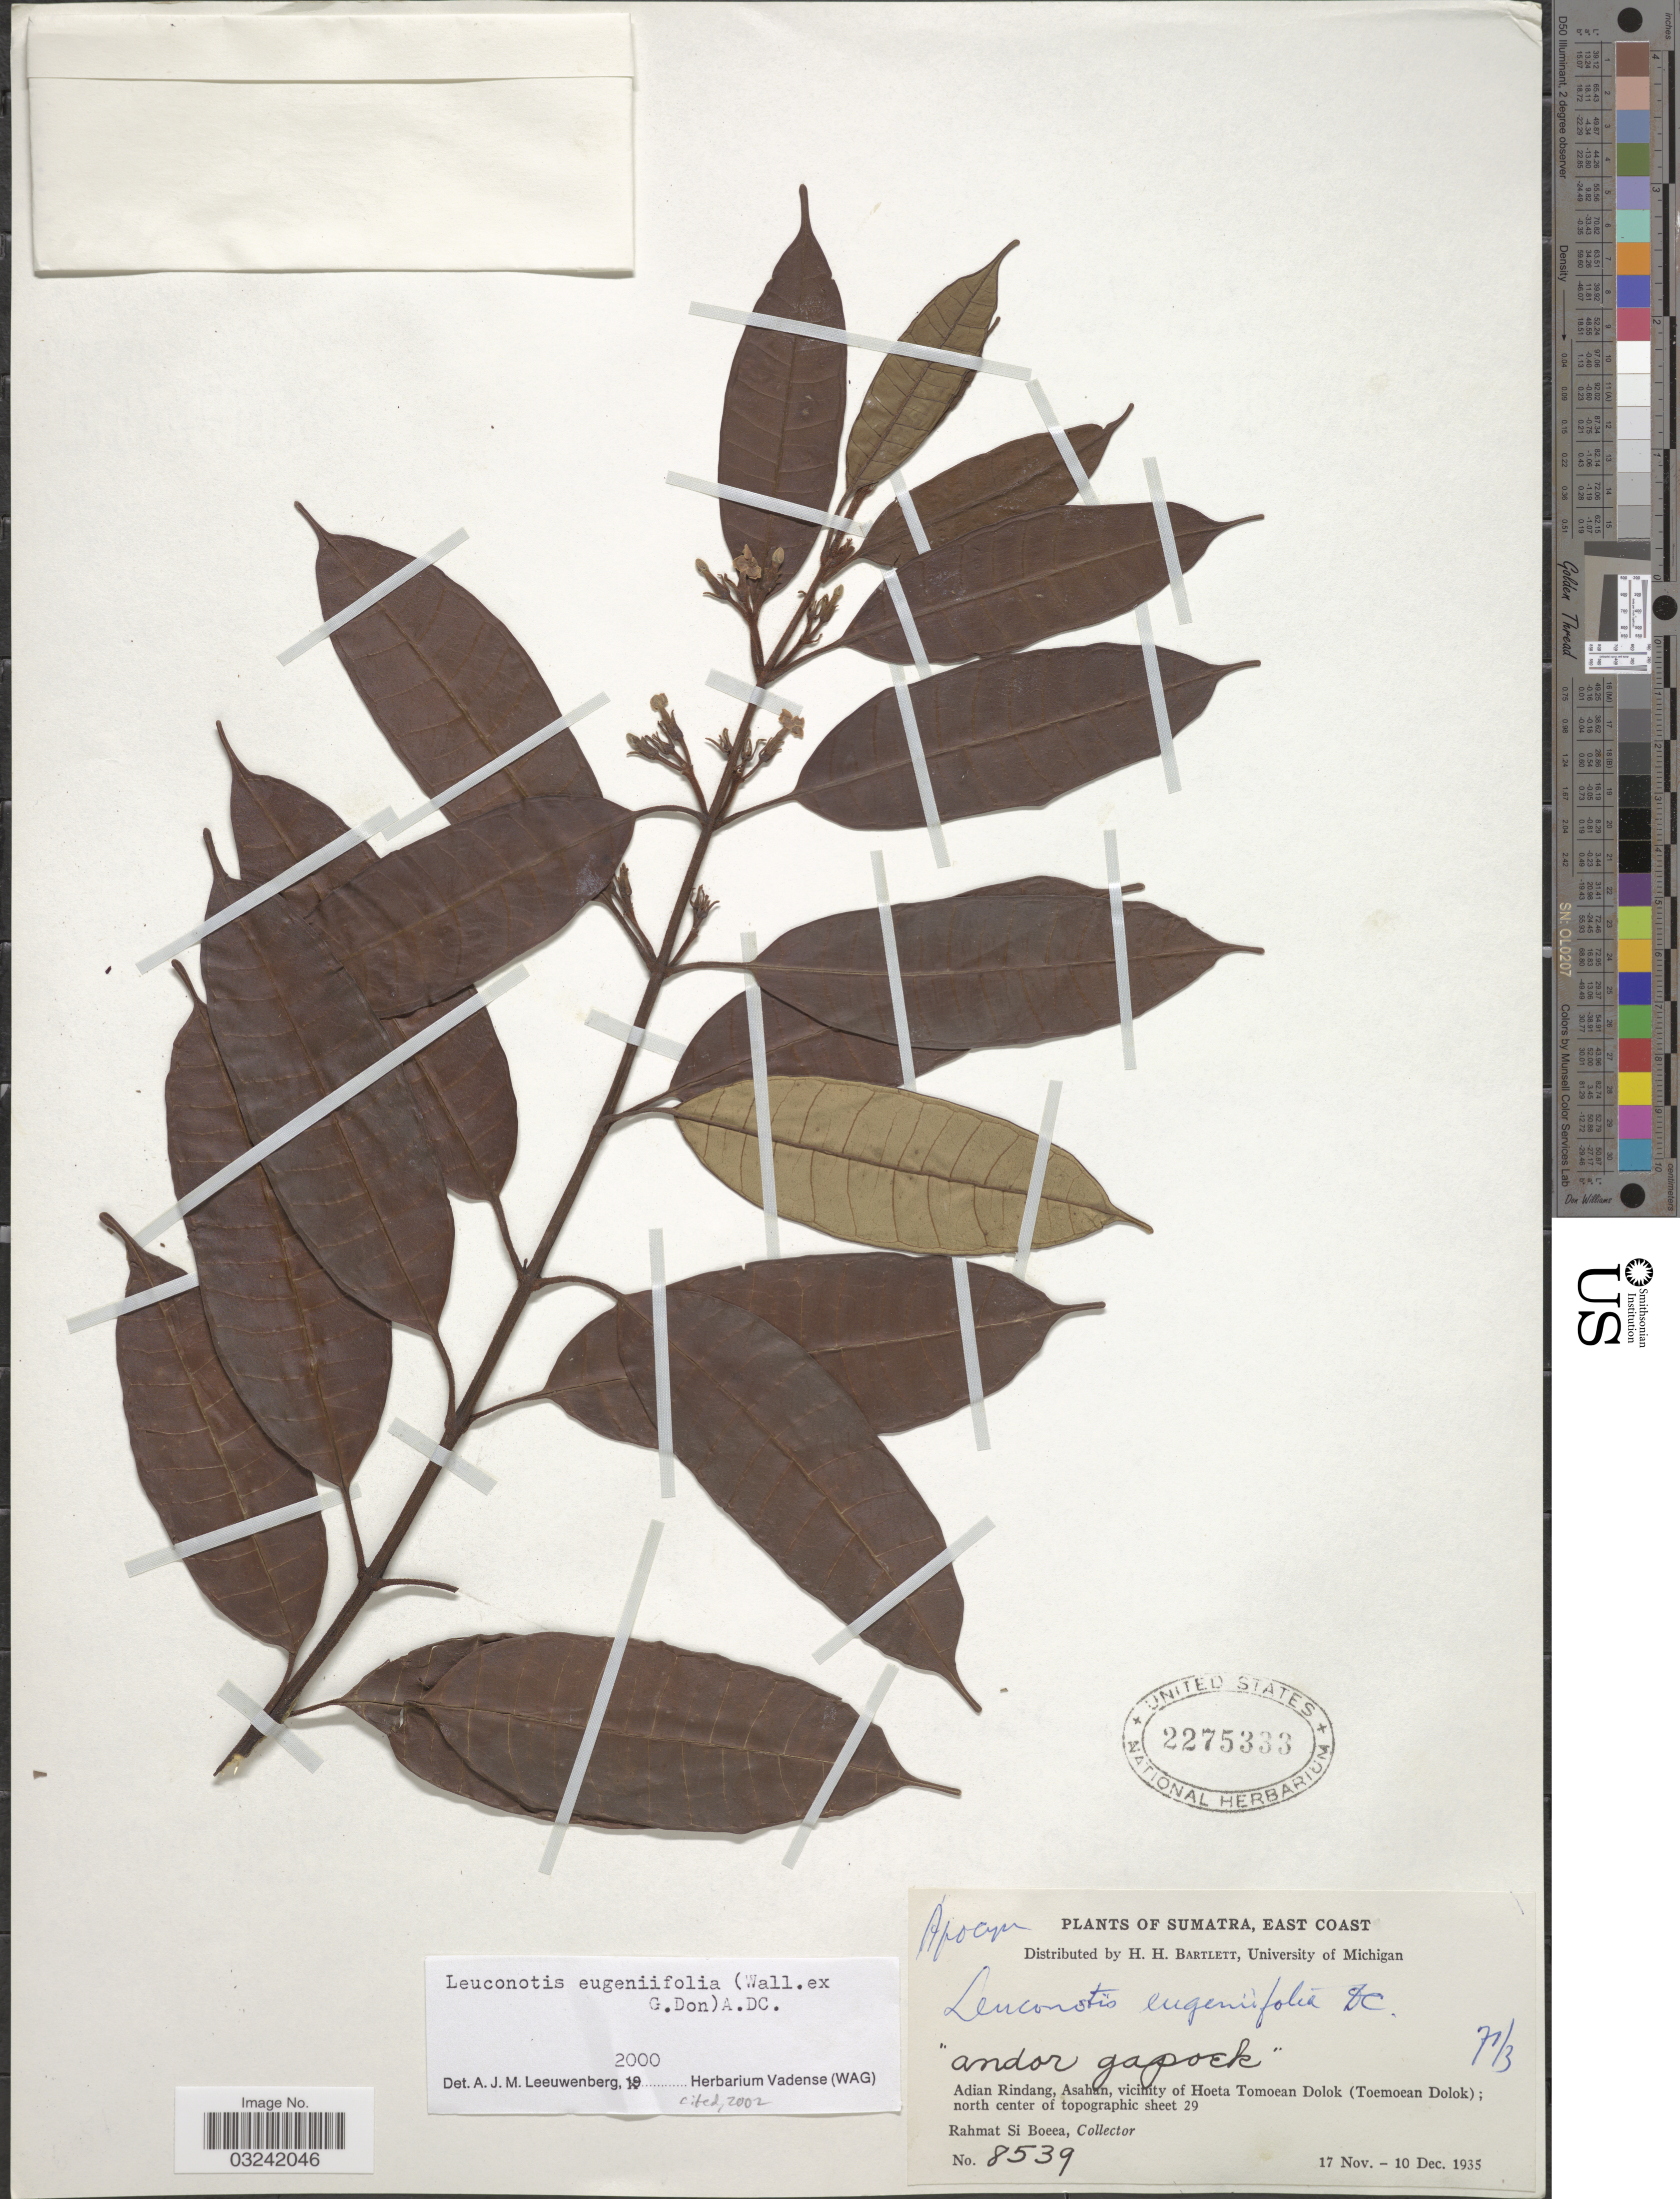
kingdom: Plantae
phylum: Tracheophyta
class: Magnoliopsida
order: Gentianales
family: Apocynaceae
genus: Leuconotis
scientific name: Leuconotis eugeniifolius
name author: DC.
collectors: Rahmat Si Boeea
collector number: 8539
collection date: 1935-11-17/1935-12-10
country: Indonesia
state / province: Sumatra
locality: Sumatra, East Coast, Adian Rindang, Asahan, vicinity of Hoeta Tomoean Dolok (Toemoean Dolok) north center of topographic sheet 29.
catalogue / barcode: US 2275333